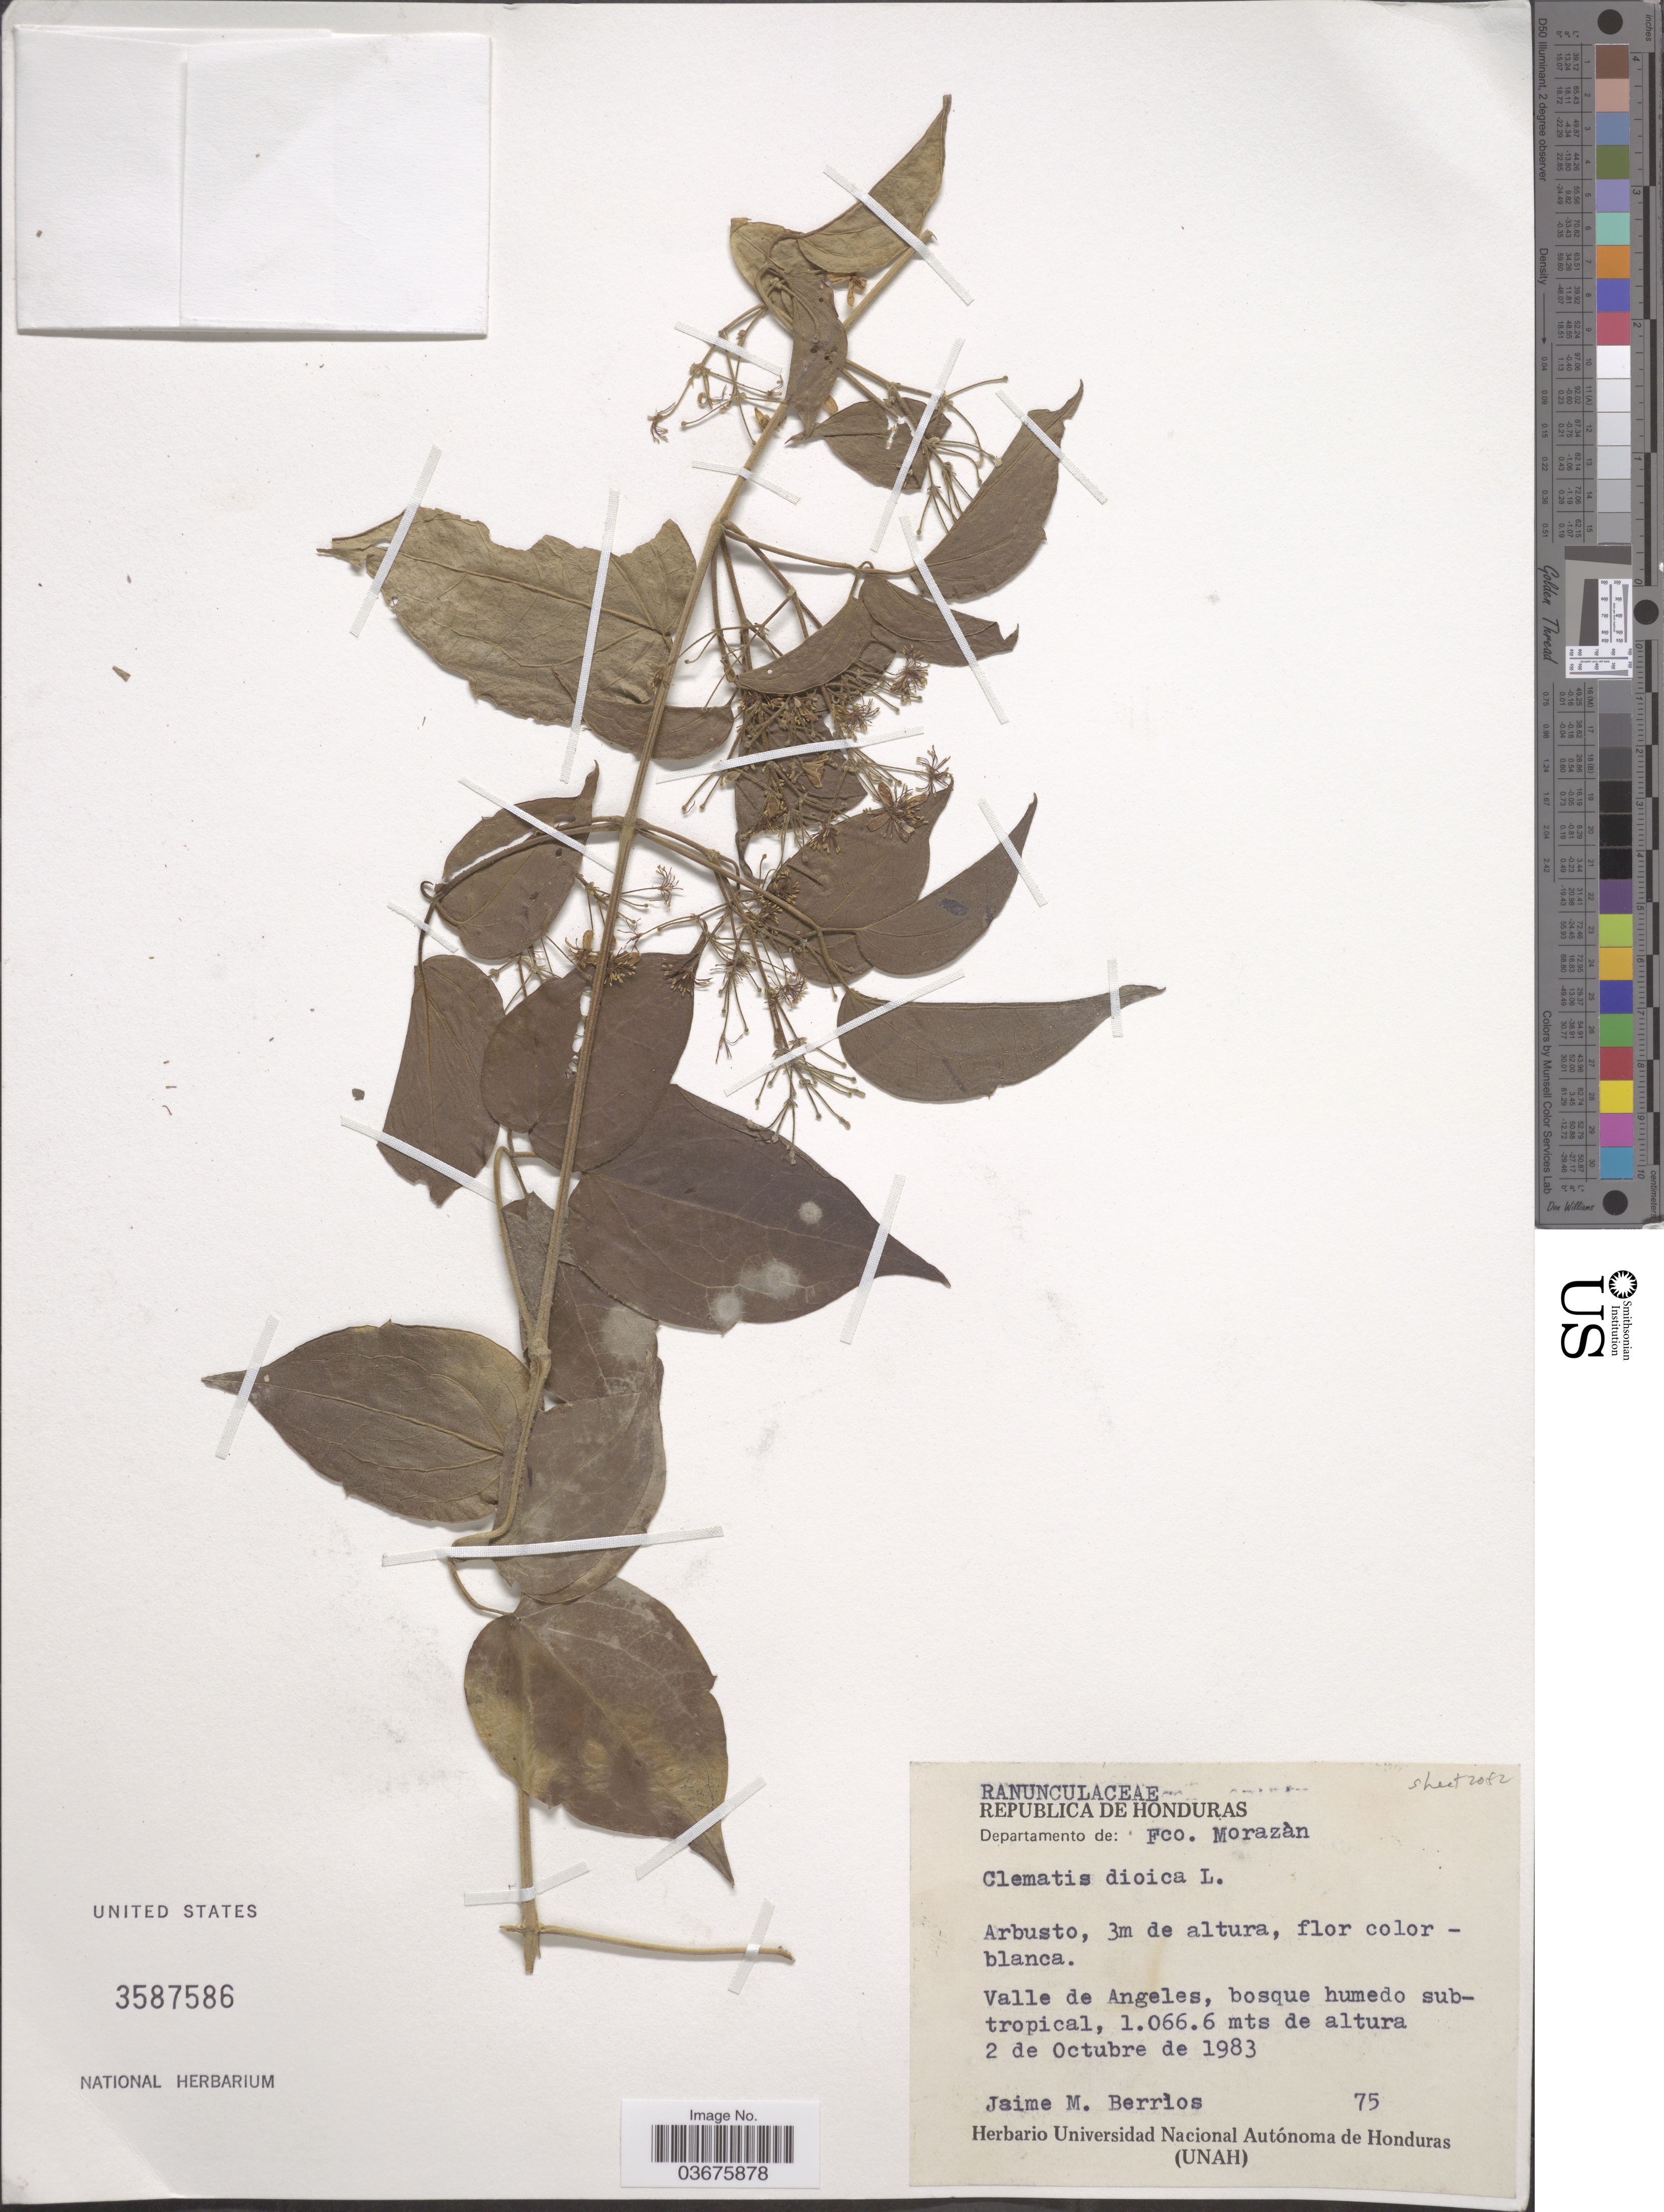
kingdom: Plantae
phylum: Tracheophyta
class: Magnoliopsida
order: Ranunculales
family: Ranunculaceae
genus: Clematis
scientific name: Clematis dioica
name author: L.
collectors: J. Berrios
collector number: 75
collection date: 1983-10-02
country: Honduras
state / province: Fco. Morazán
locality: Departamento de: Fco. Morazàn. Valle de Angeles.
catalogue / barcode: US 3587586